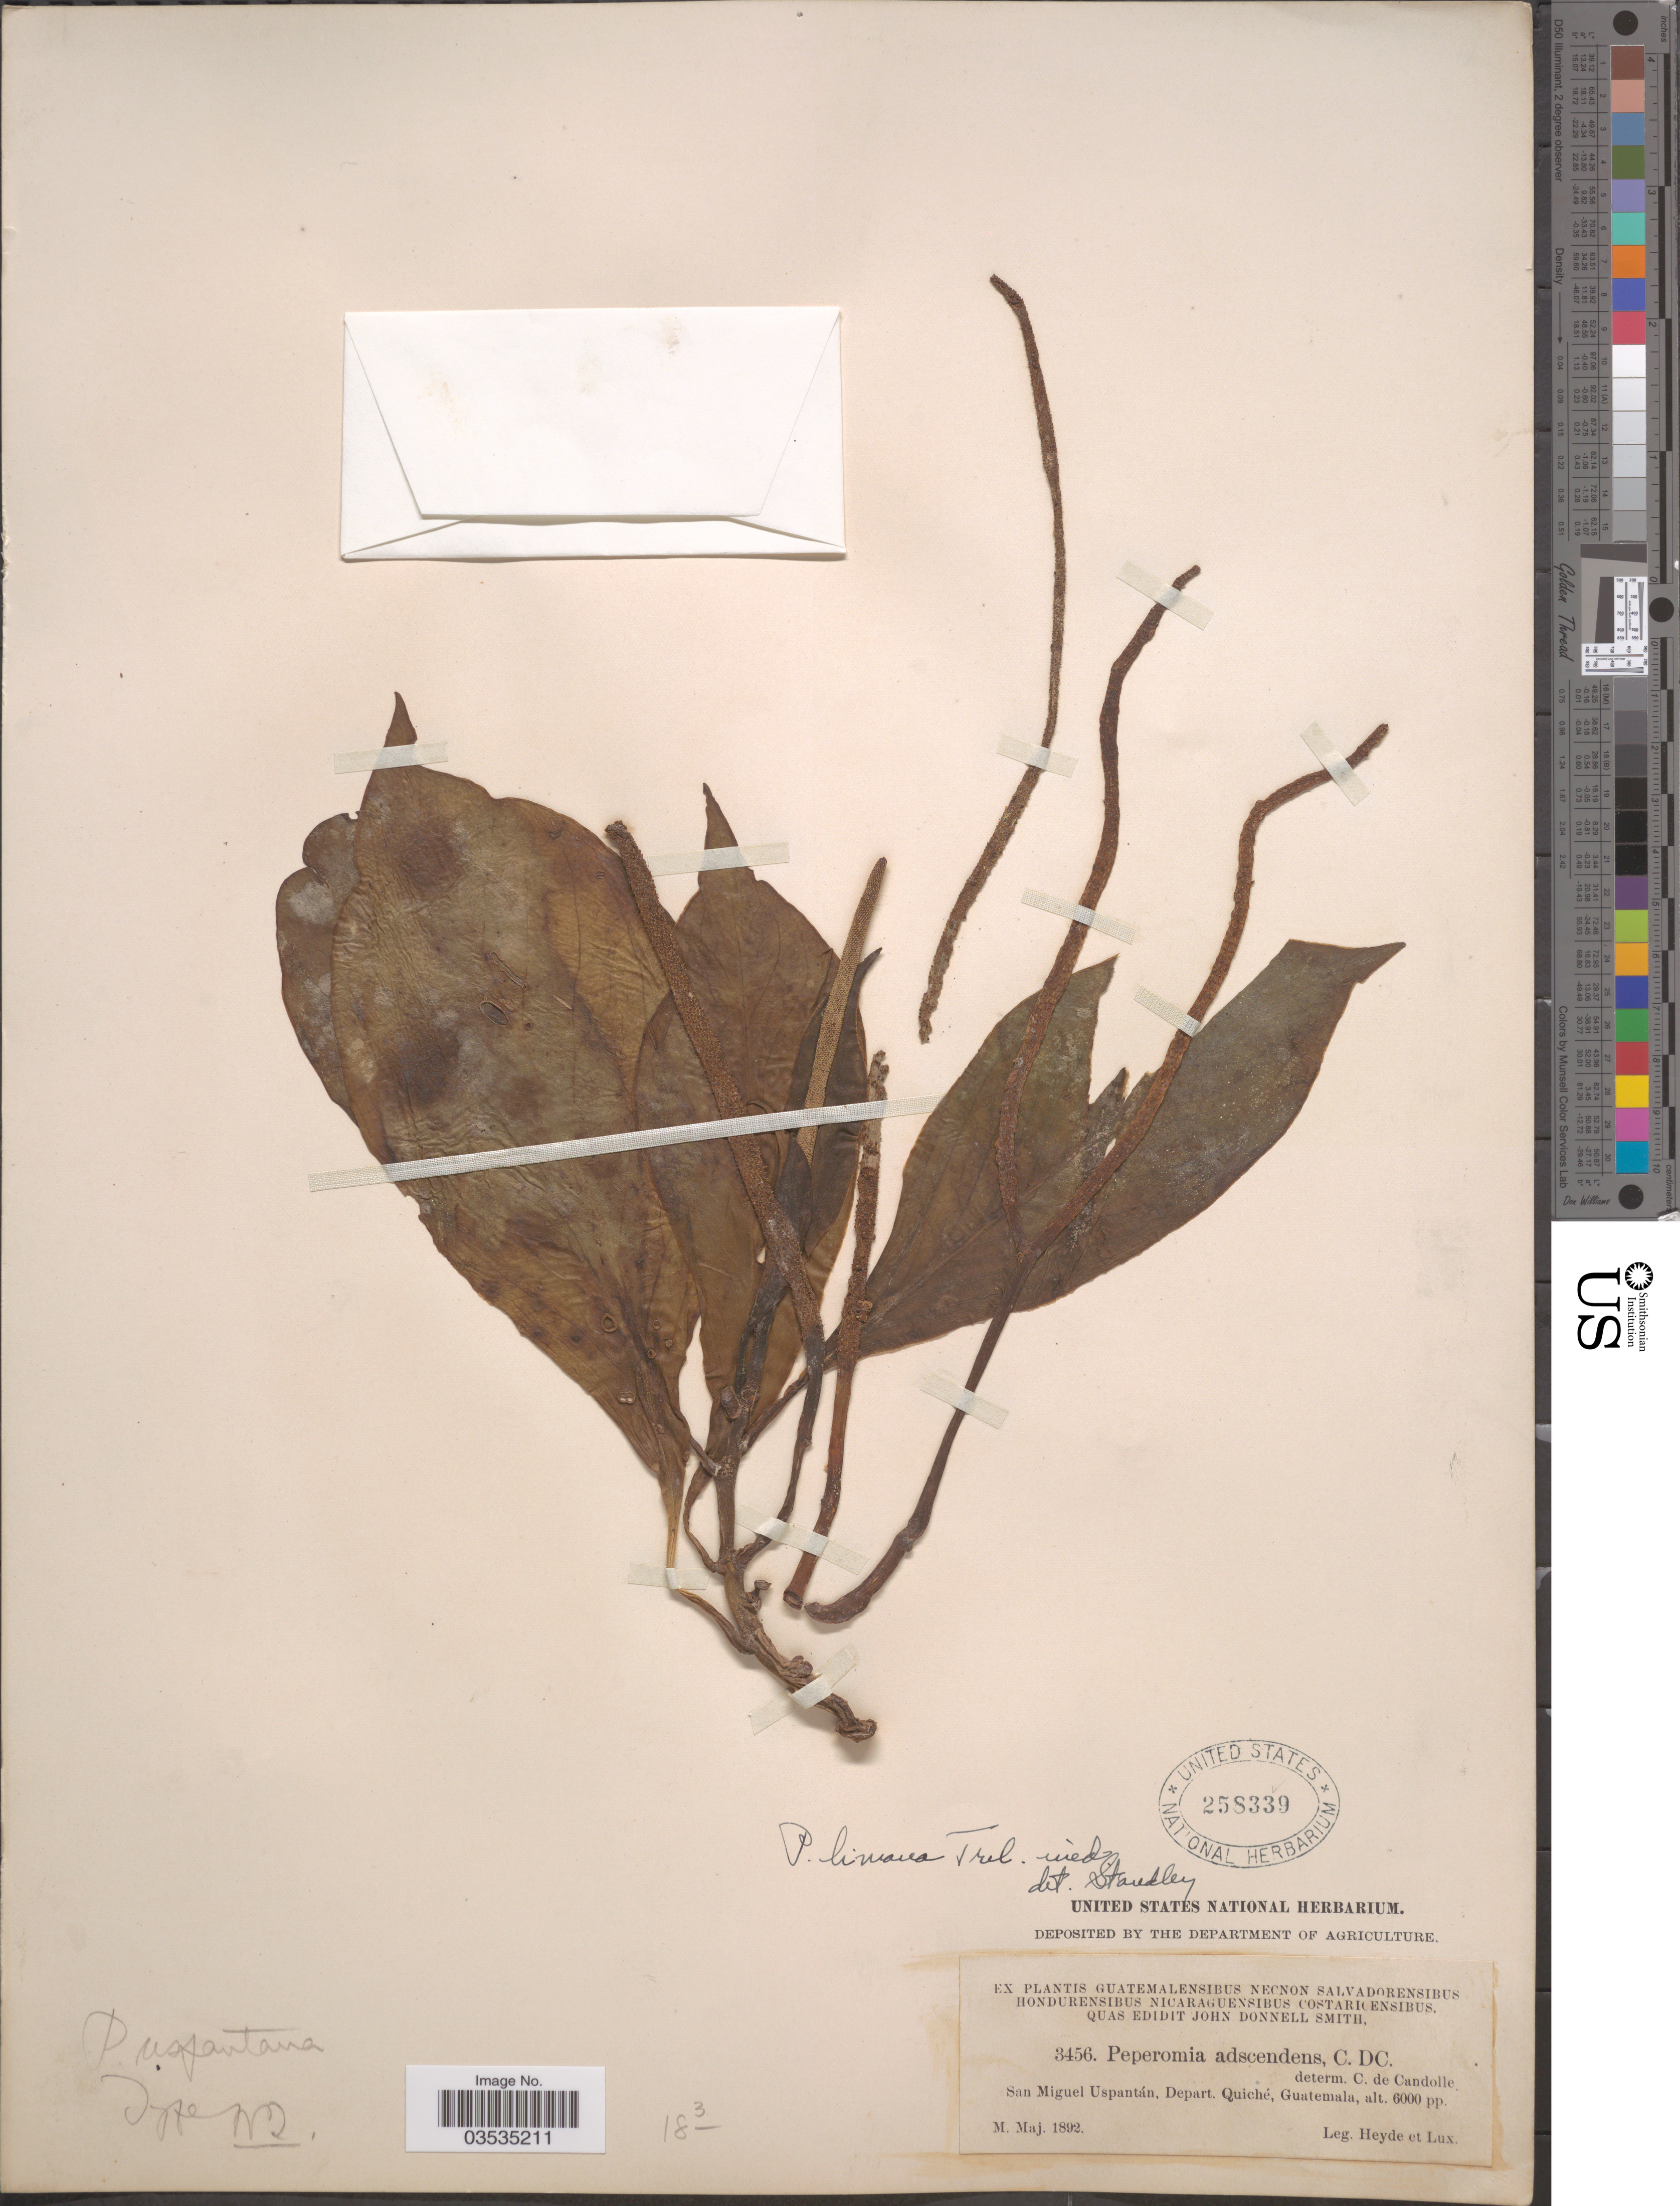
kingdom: Plantae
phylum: Tracheophyta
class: Magnoliopsida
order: Piperales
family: Piperaceae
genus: Peperomia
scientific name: Peperomia calimana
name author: Trel. & Yunck.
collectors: Heyde & Lux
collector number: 3456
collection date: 1892-05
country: Guatemala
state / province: El Quiche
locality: San Miguel Uspantán, Depart. Quiché.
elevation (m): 1829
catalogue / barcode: US 258339